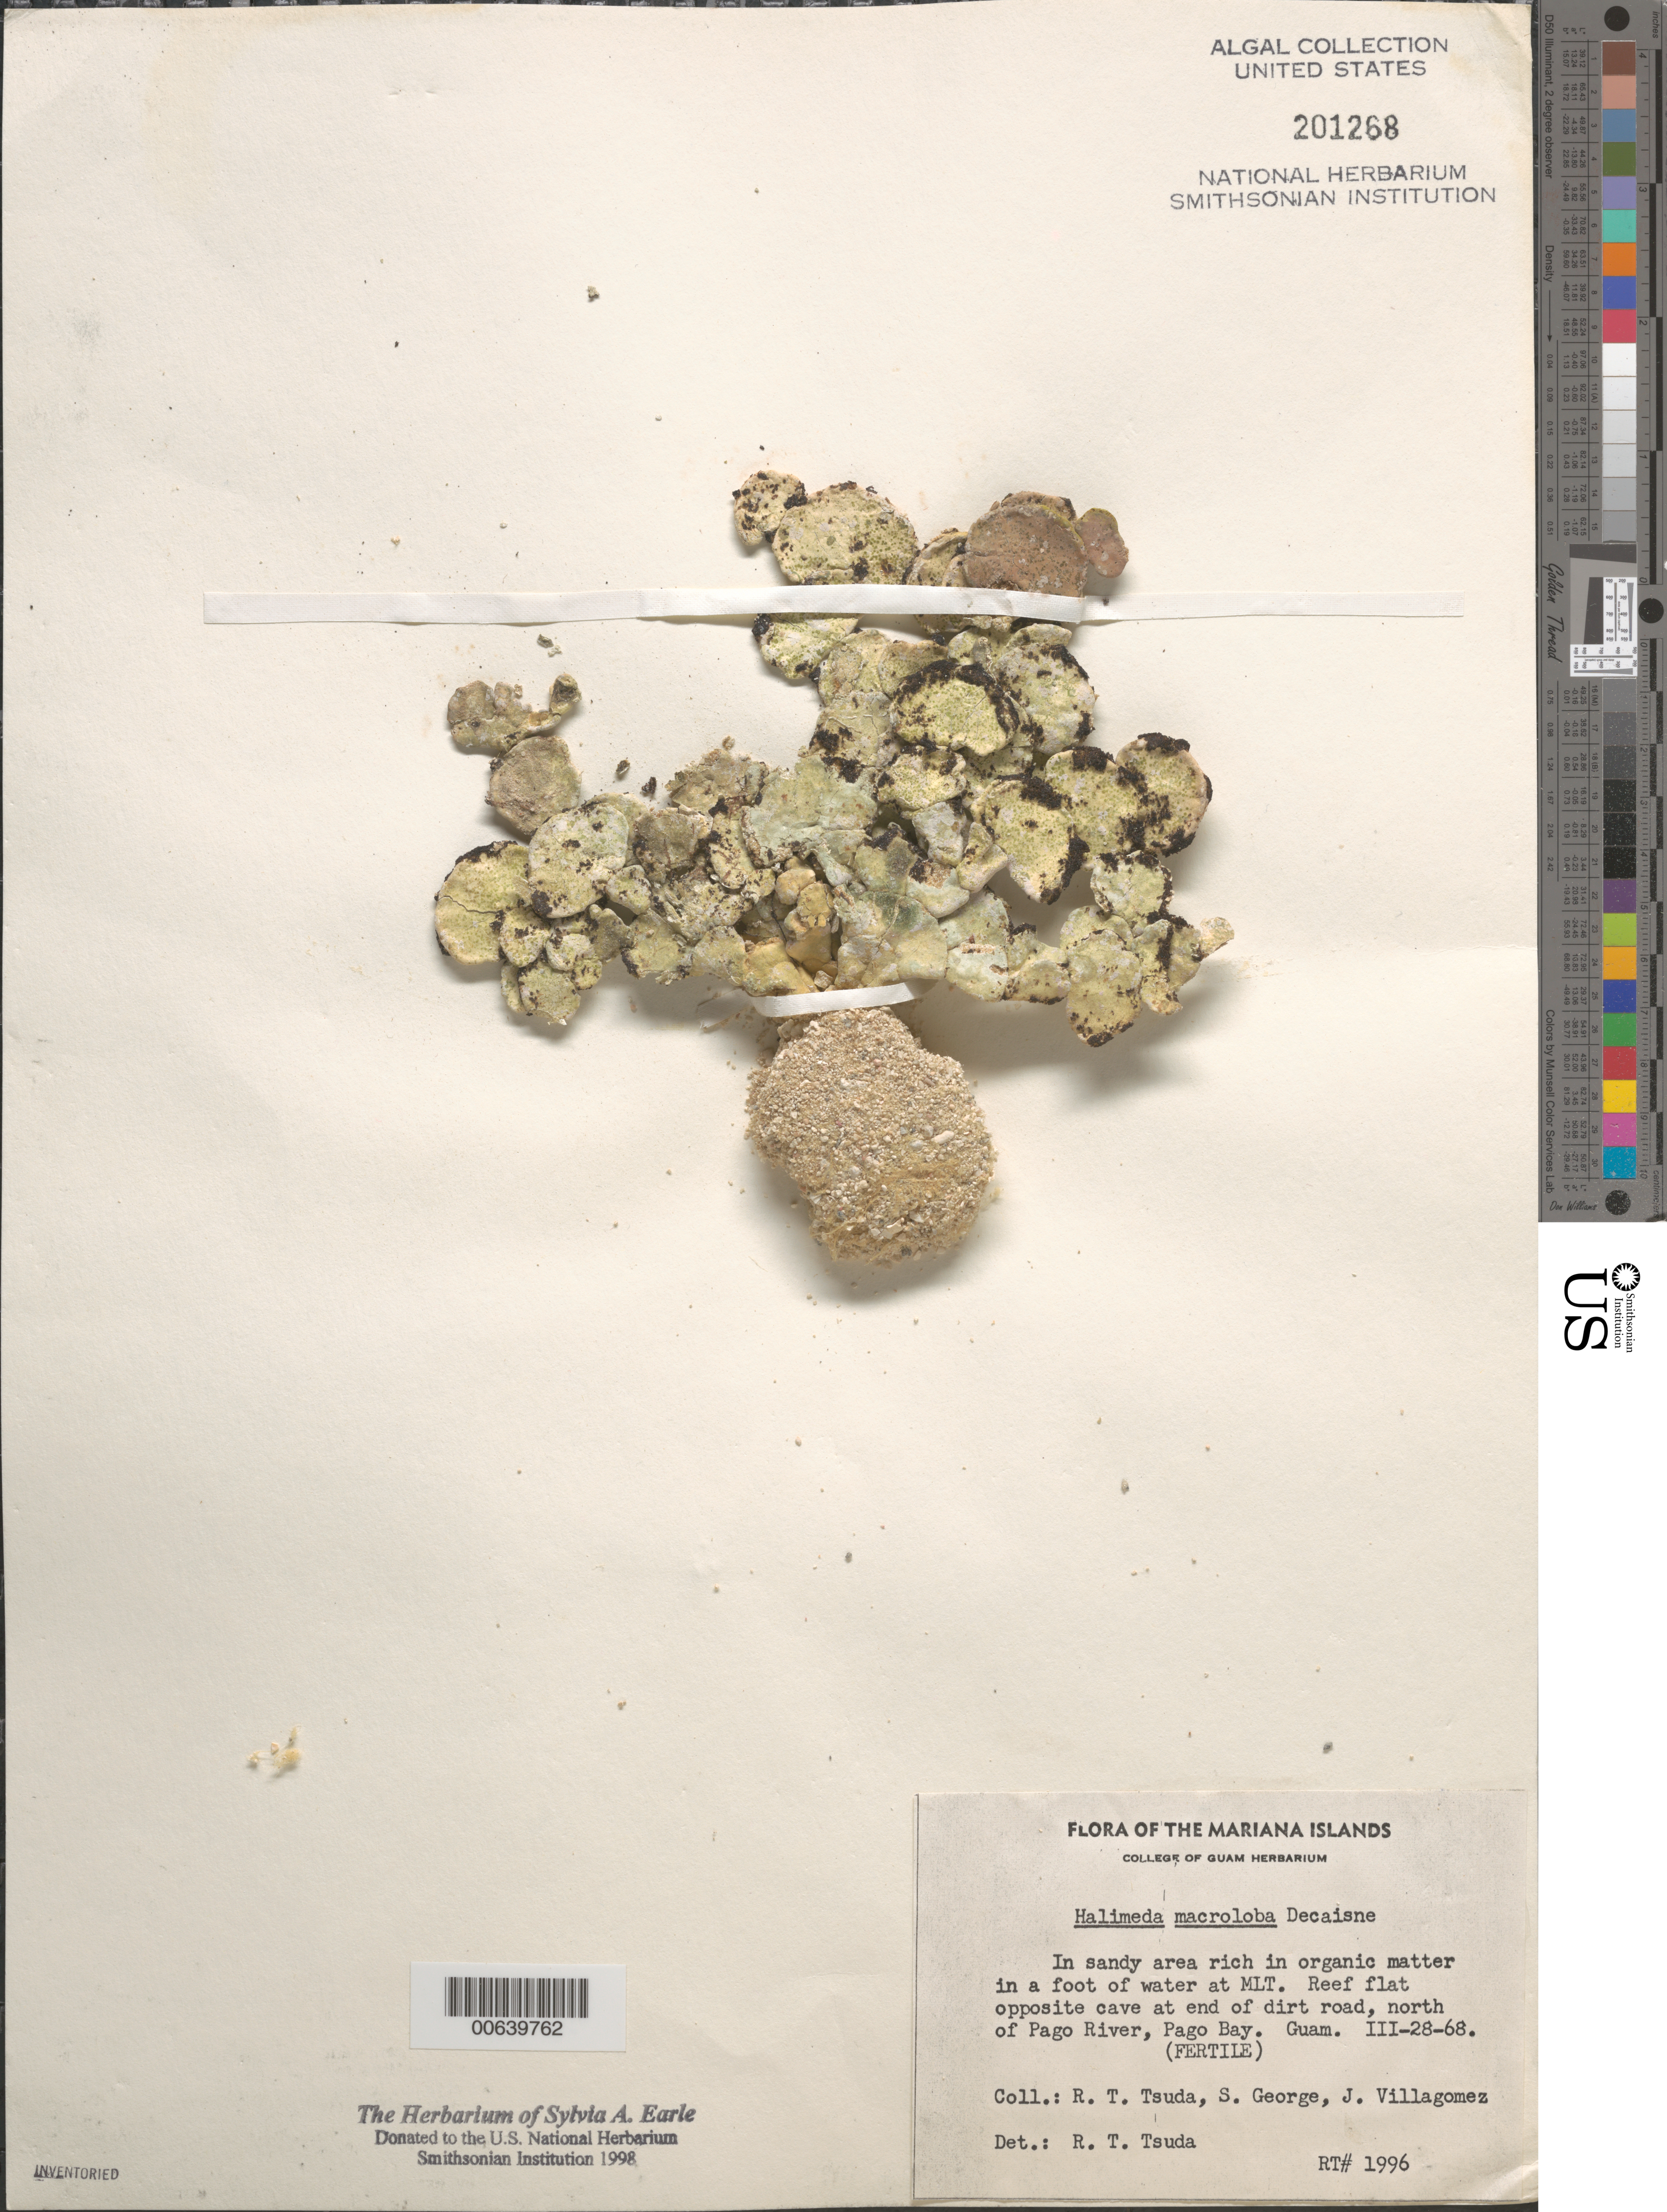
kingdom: Plantae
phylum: Chlorophyta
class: Ulvophyceae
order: Bryopsidales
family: Halimedaceae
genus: Halimeda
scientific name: Halimeda macroloba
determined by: Tsuda, R. T.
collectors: R. Tsuda, S. George & J. Villagomez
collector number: Rt 1996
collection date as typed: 28 Mar 1968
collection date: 1968-03-28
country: Guam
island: Guam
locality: Pago Bay north of Pago River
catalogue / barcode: US 201268